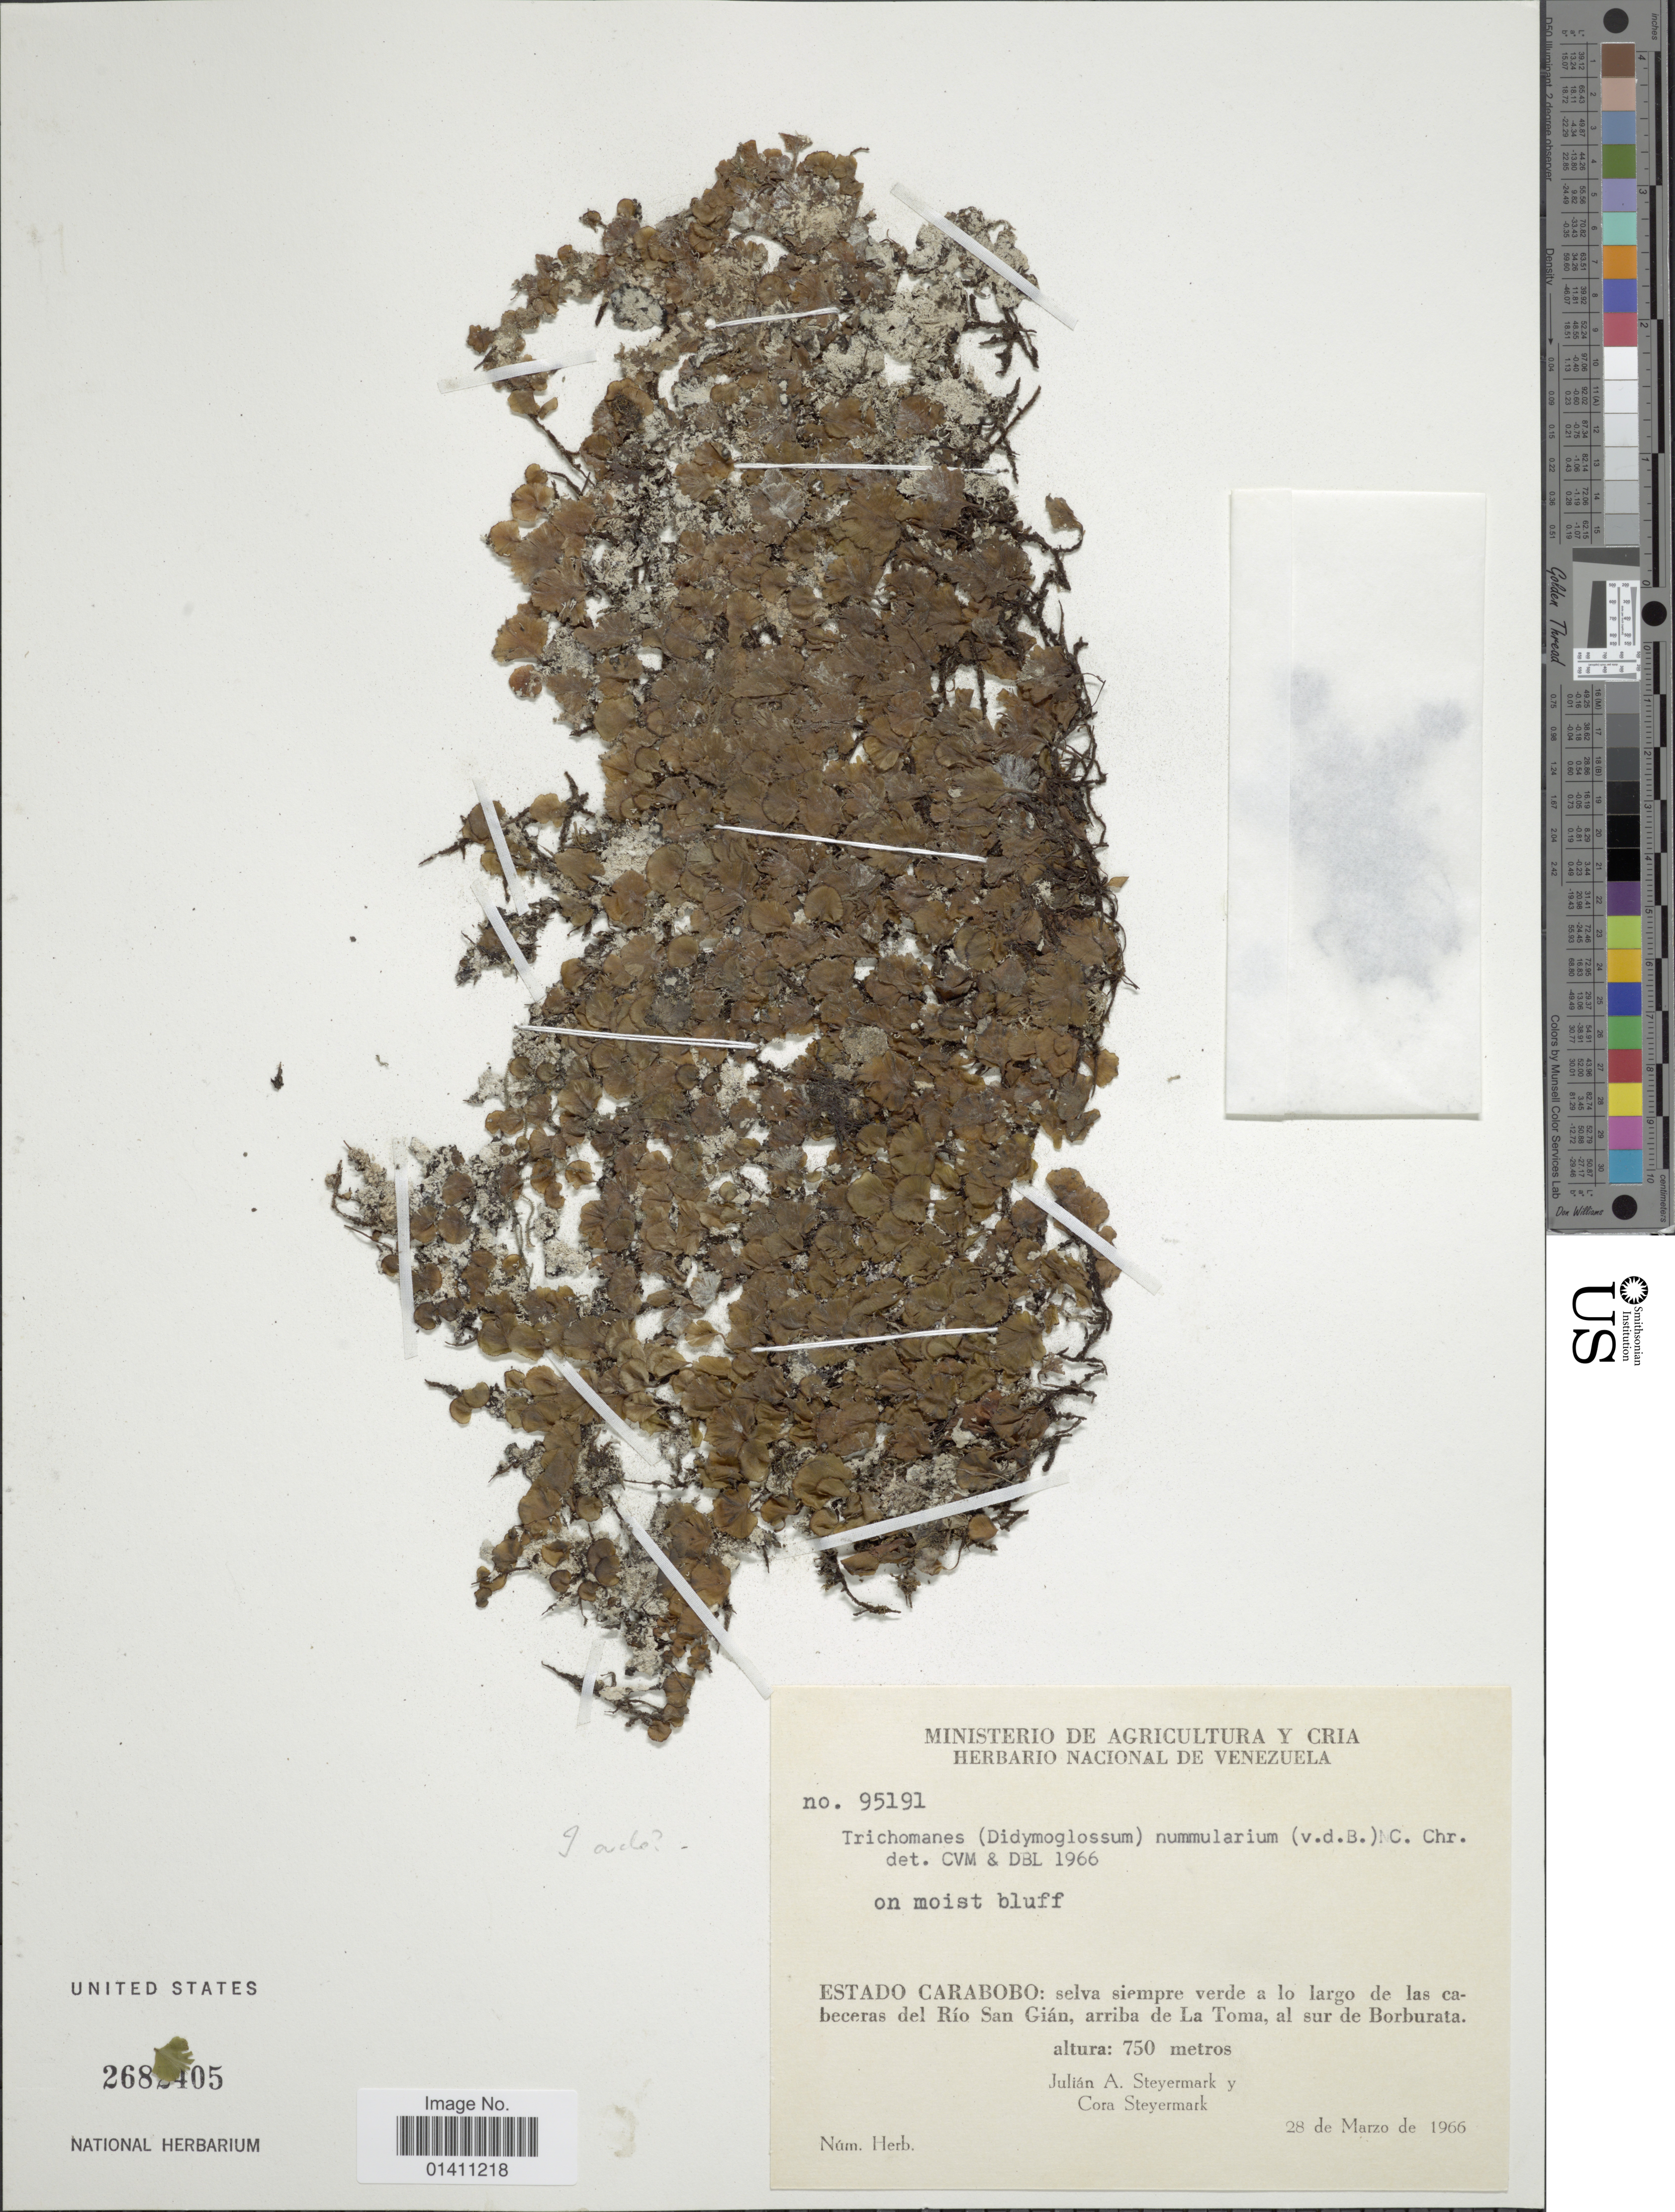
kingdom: Plantae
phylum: Tracheophyta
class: Polypodiopsida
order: Hymenophyllales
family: Hymenophyllaceae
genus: Didymoglossum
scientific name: Didymoglossum ovale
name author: E. Fourn.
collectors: J. Steyermark & C. Steyermark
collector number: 95191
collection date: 1966-03-28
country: Venezuela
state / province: Carabobo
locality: Selva siempre verde a lo largo de las cabeceras del Rio San Gian, arriba de La Toma, al sur de Borburata.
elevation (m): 750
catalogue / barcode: US 2682405